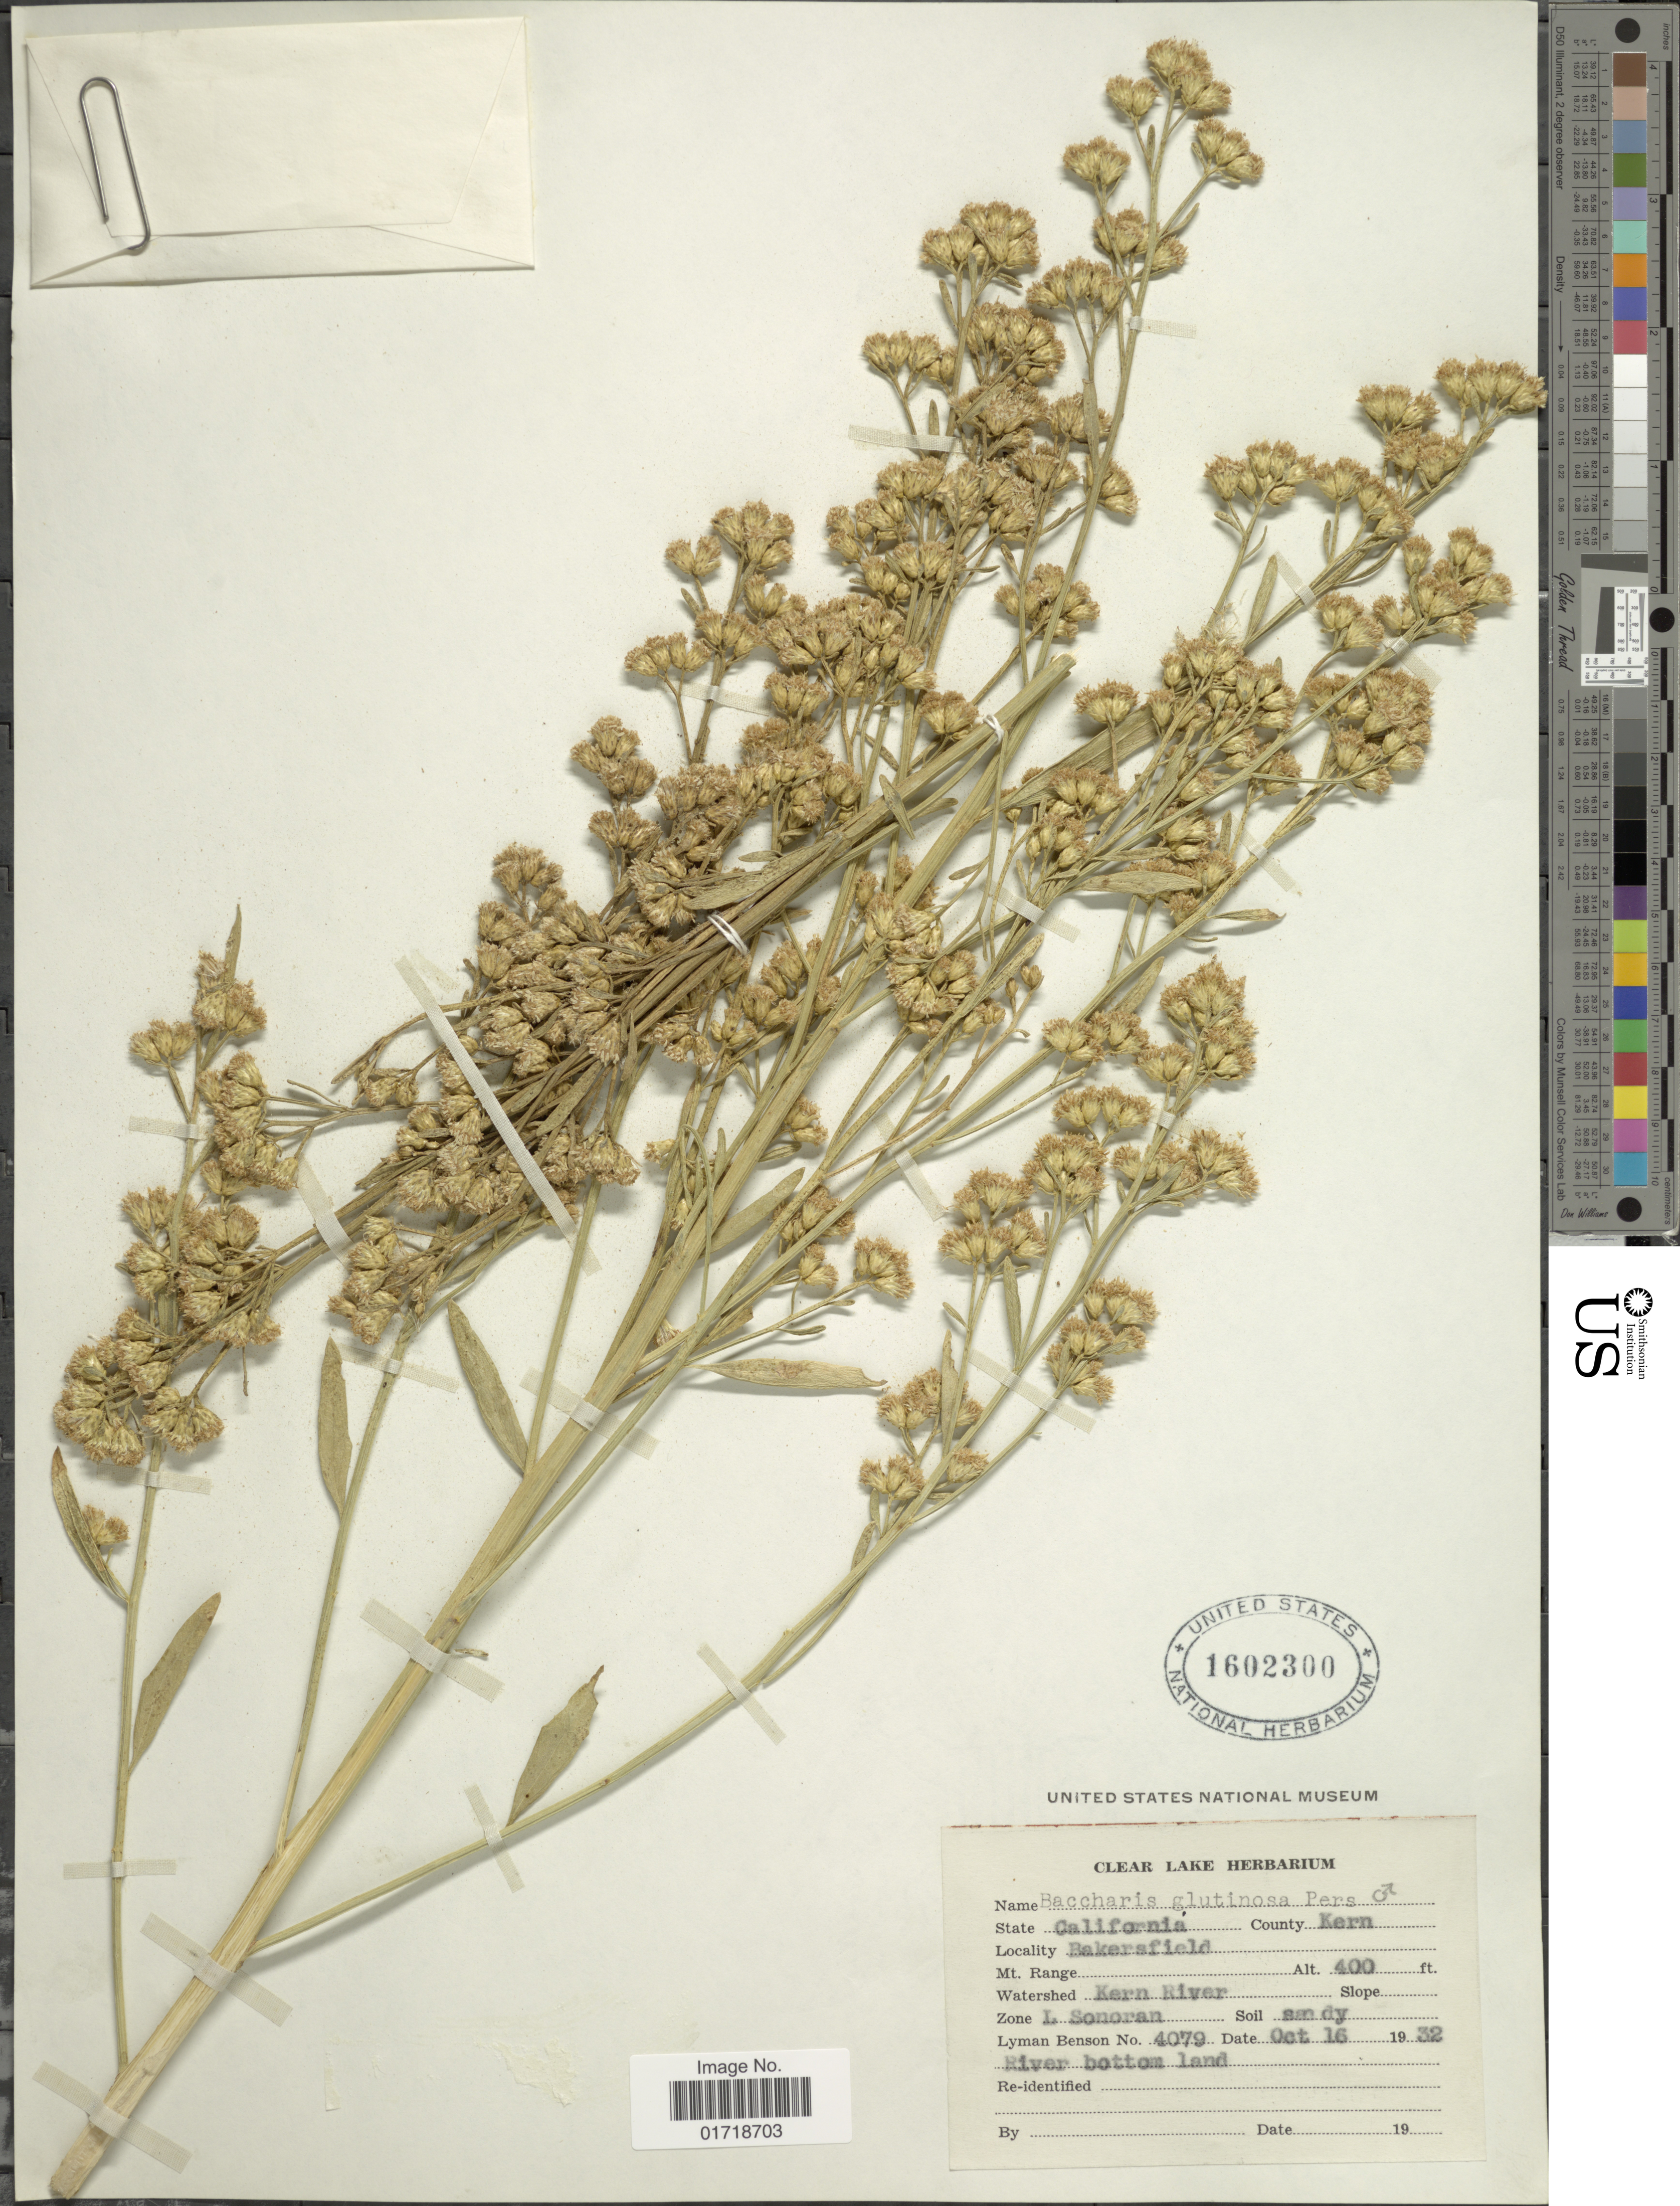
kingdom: Plantae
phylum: Tracheophyta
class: Magnoliopsida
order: Asterales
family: Asteraceae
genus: Baccharis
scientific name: Baccharis glutinosa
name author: Pers.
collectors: L. D. Benson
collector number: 4079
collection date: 1932-10-16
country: United States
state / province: California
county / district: Kern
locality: County Kern, Bakersfield, Kern River.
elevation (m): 122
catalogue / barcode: US 1602300